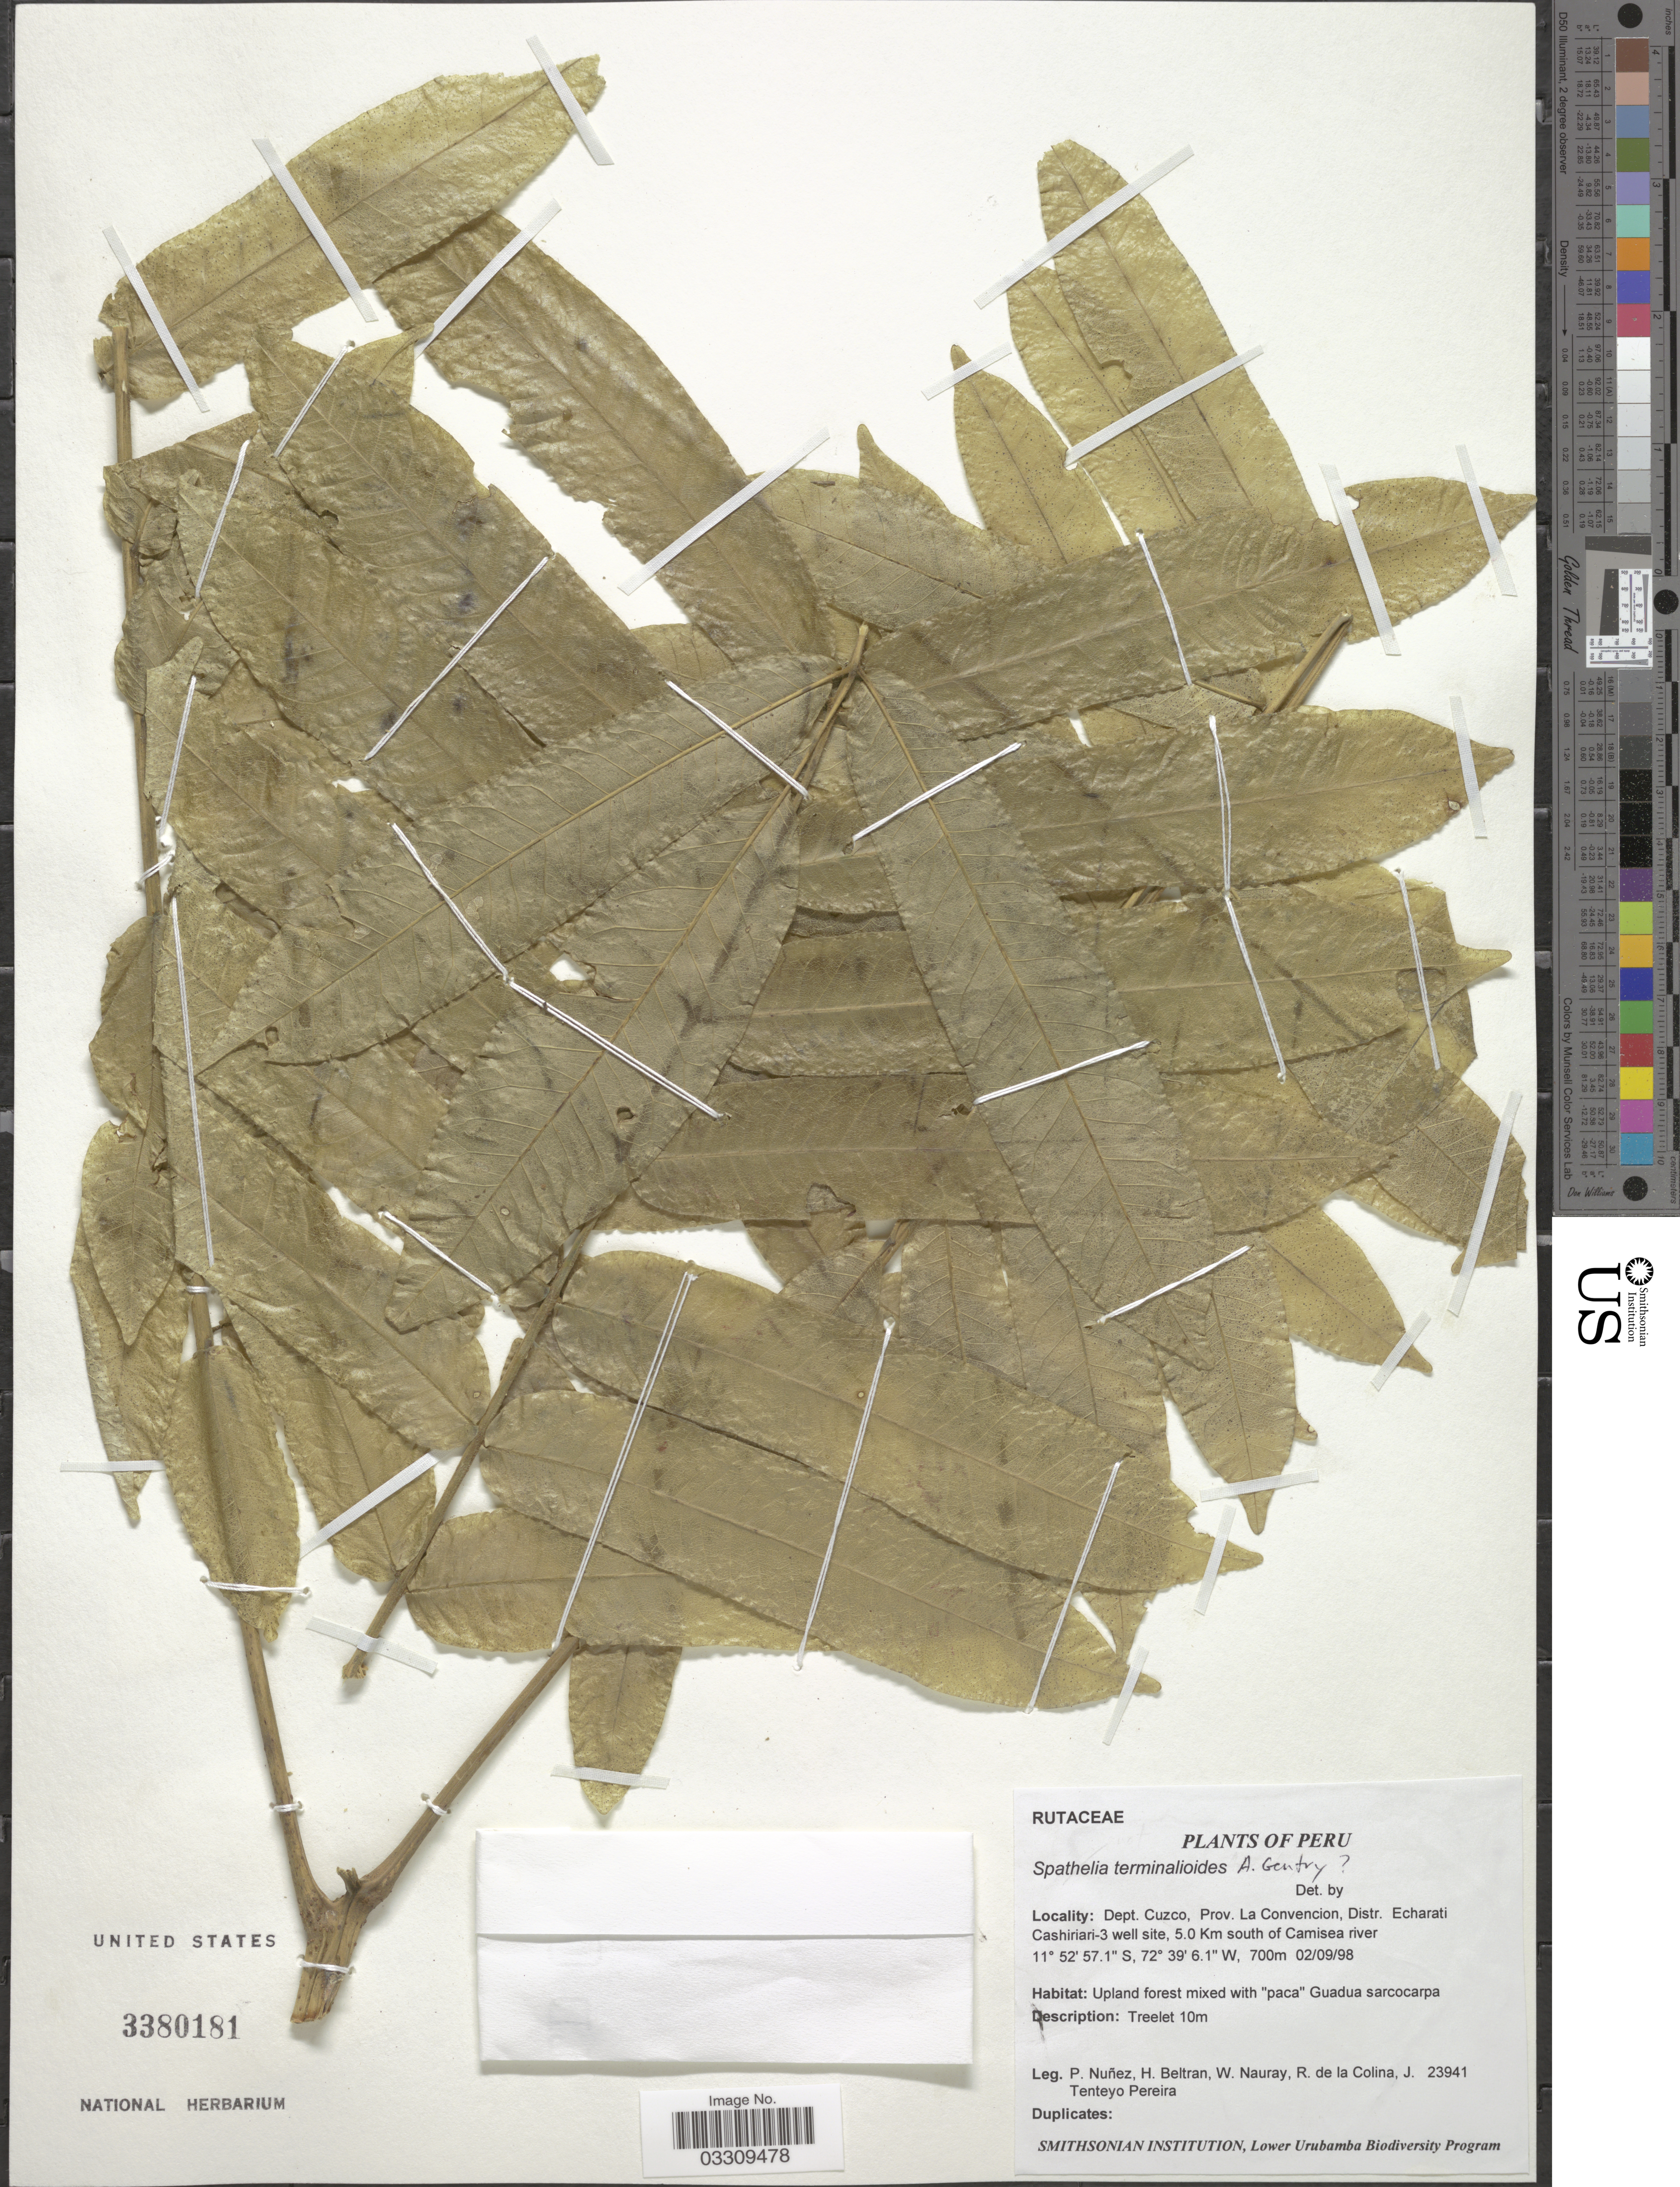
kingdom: Plantae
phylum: Tracheophyta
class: Magnoliopsida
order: Sapindales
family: Rutaceae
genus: Sohnreyia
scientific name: Sohnreyia terminalioides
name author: (A.H. Gentry) Appelhans & Kessler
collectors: P. Nuñez V., H. Beltran, W. Nauray, R. de La Colina & J. Tenteyo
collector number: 23941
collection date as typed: Transcribed d/m/y: 2/9/98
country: Peru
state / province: Cusco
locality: Dept. Cuzco, Prov. La Convencion, Distr. Echarati Cashiriari-3 well site, 5.0 Km south of Camisea river.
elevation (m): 700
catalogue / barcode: US 3380181